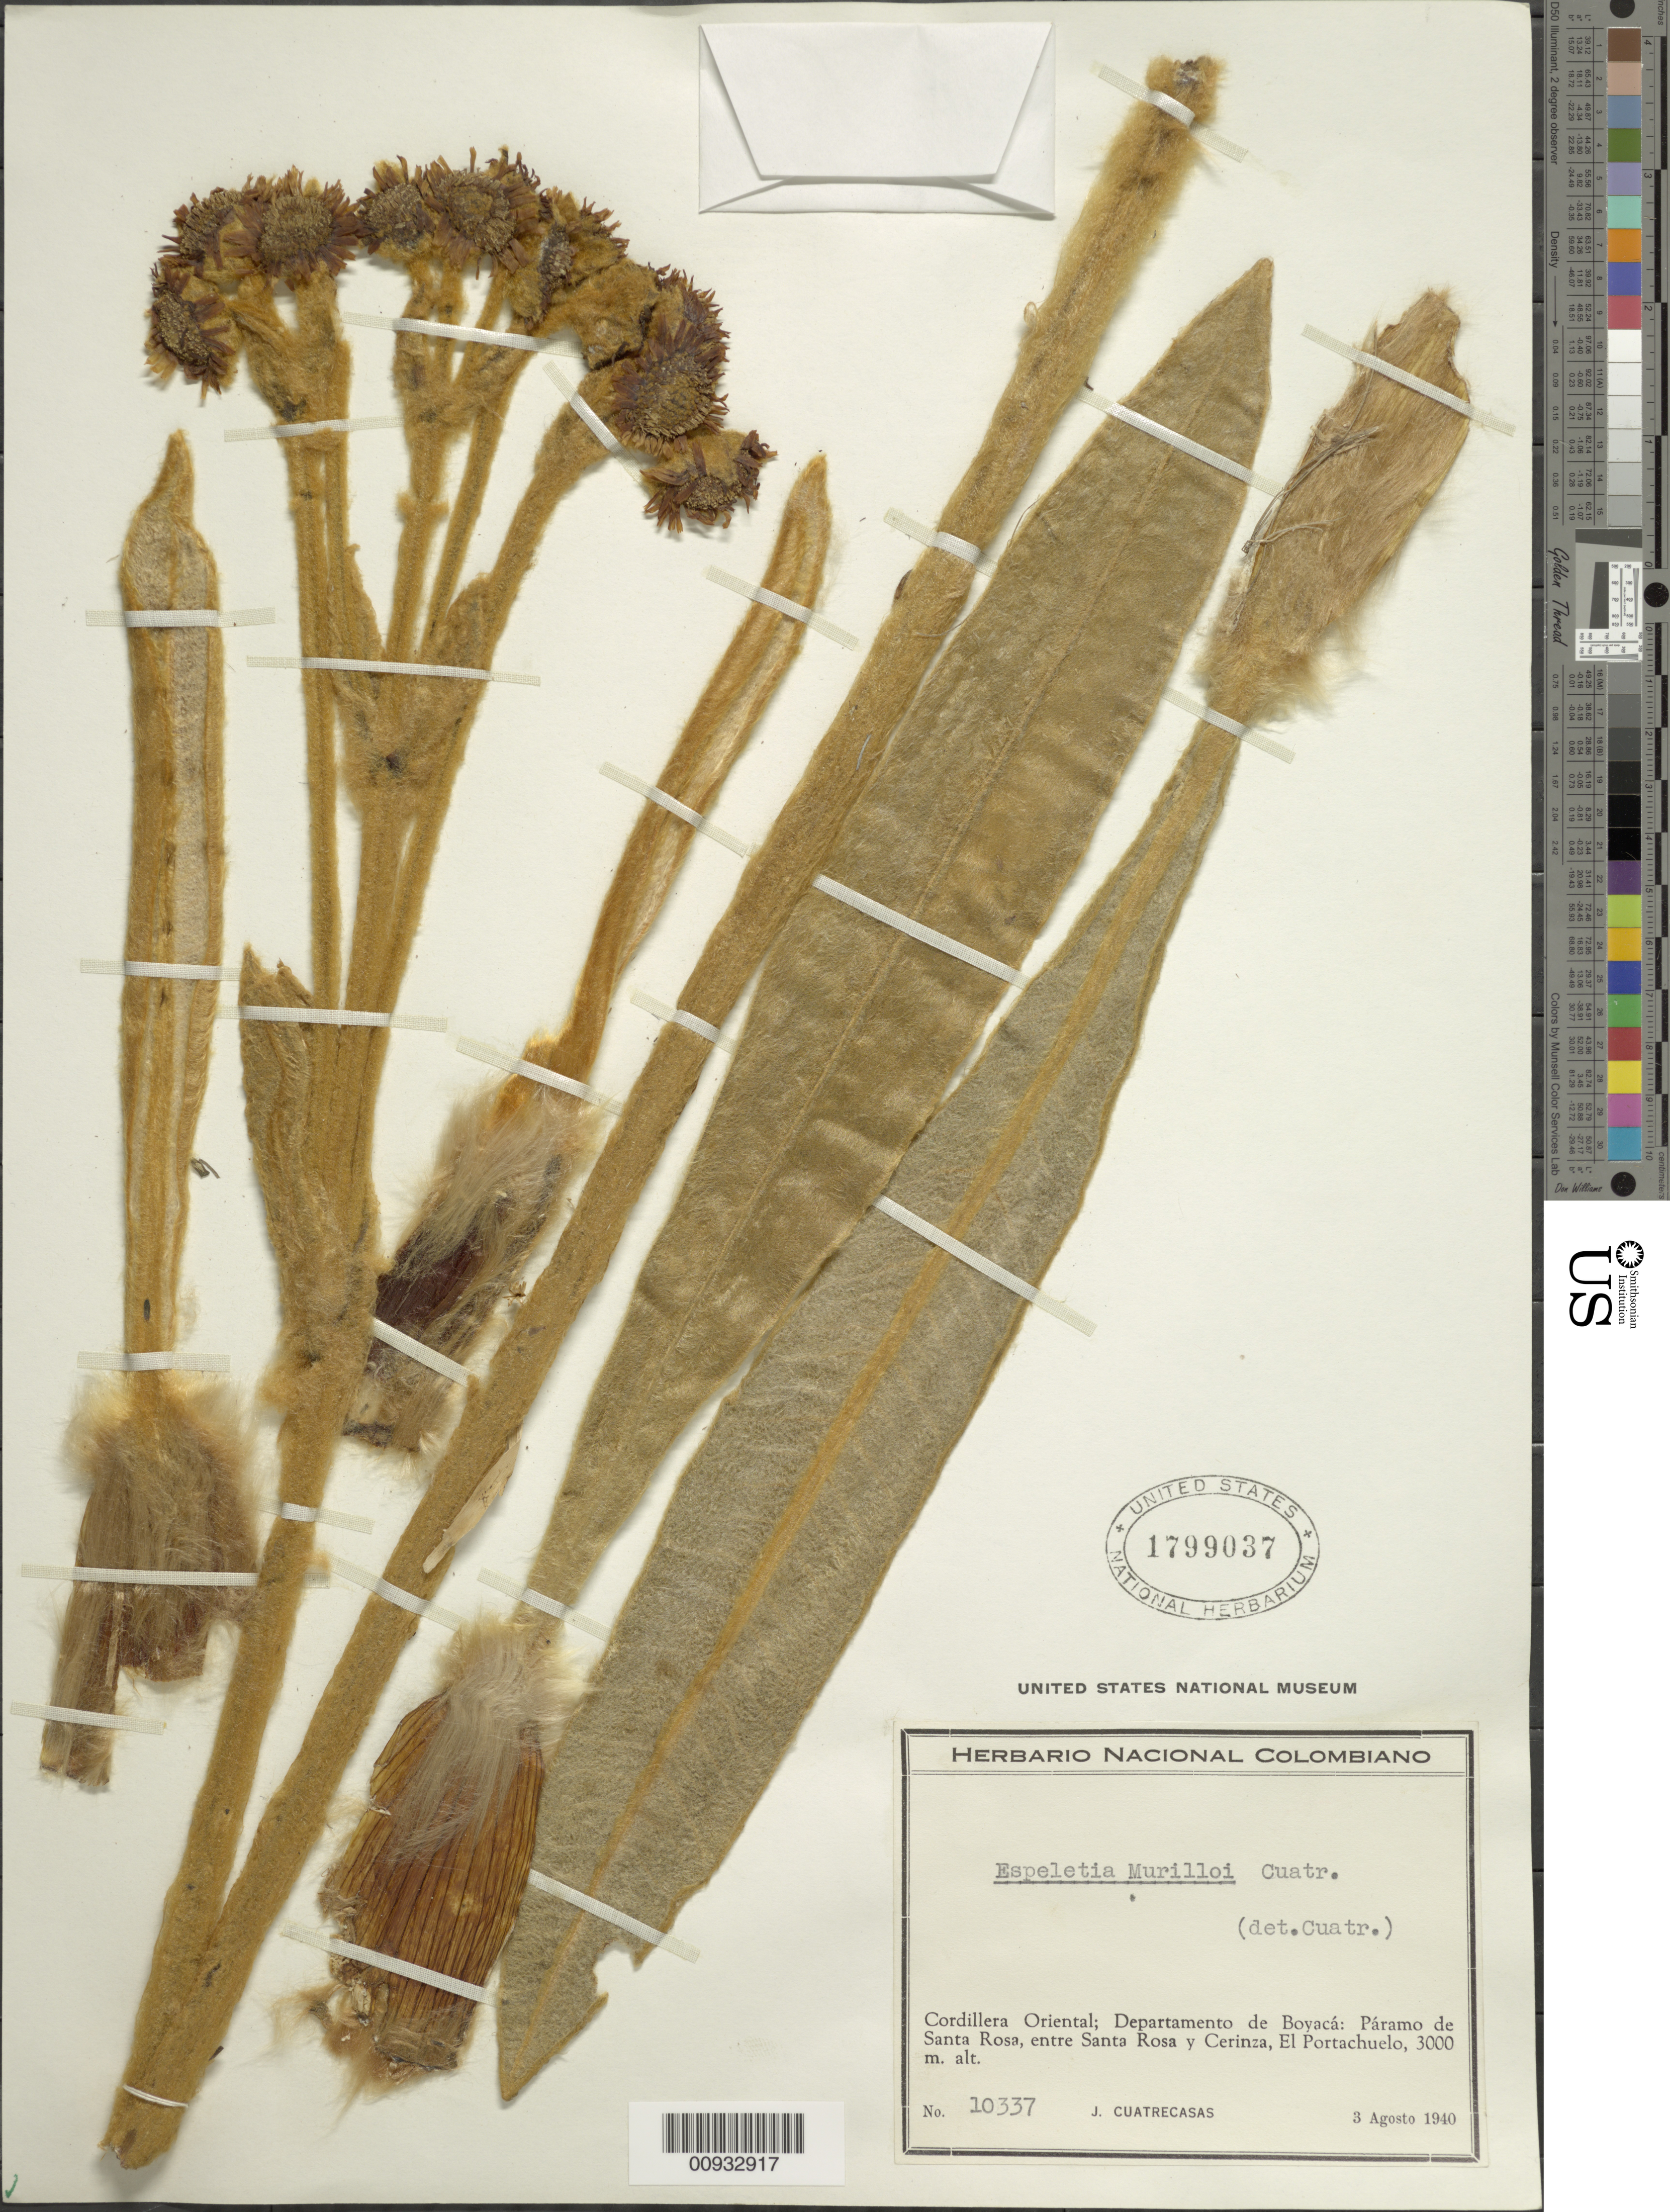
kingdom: Plantae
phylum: Tracheophyta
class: Magnoliopsida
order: Asterales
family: Asteraceae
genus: Espeletia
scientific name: Espeletia murilloi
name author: Cuatrec.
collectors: J. Cuatrecasas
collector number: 10337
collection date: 1940-08-03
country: Colombia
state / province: Boyacá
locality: Páramo de Santa Rosa. Entre Santa Rosa de Viterbo y Cerinza. El Portachuelo. Cordillera Oriental.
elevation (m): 3000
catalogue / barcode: US 1799037